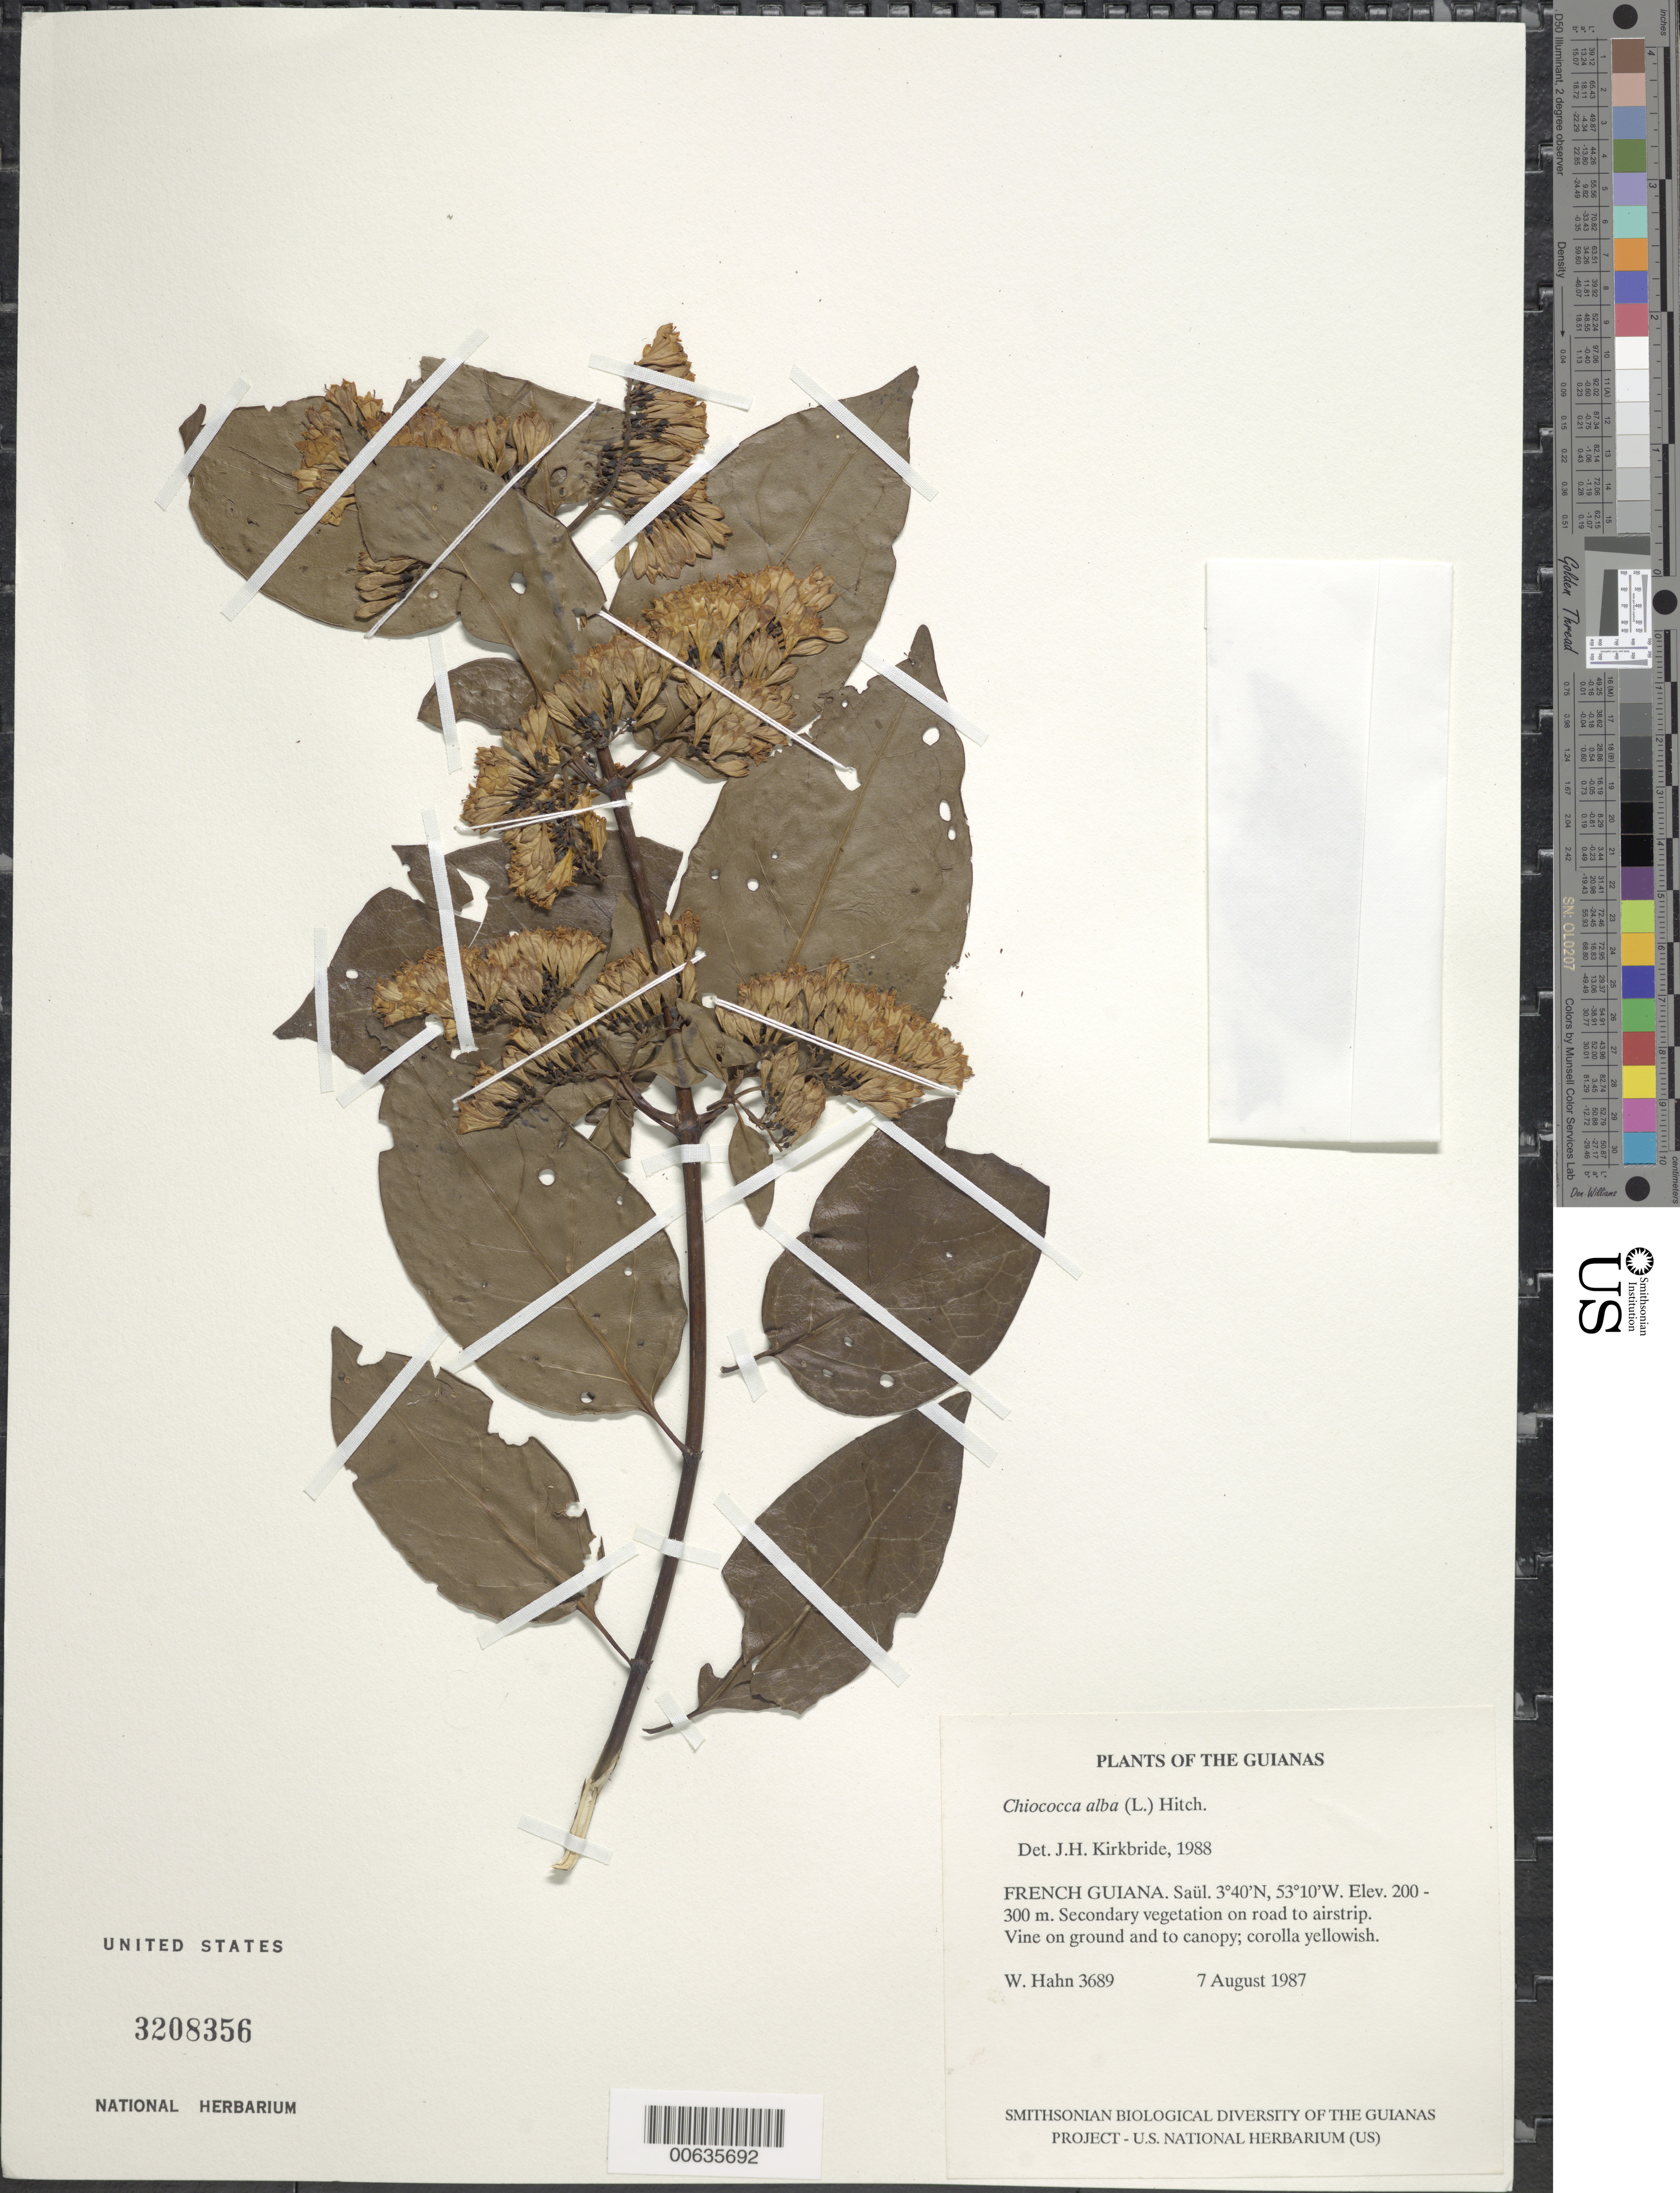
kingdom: Plantae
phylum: Tracheophyta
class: Magnoliopsida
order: Gentianales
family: Rubiaceae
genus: Chiococca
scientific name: Chiococca alba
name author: (L.) Hitchc.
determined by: Kirkbride, J. H.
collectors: W. Hahn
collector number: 3689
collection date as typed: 7 August 1987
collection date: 1987-08-07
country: French Guiana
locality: Saül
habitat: Secondary vegetation on road to airstrip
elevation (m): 200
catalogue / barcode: US 3208356